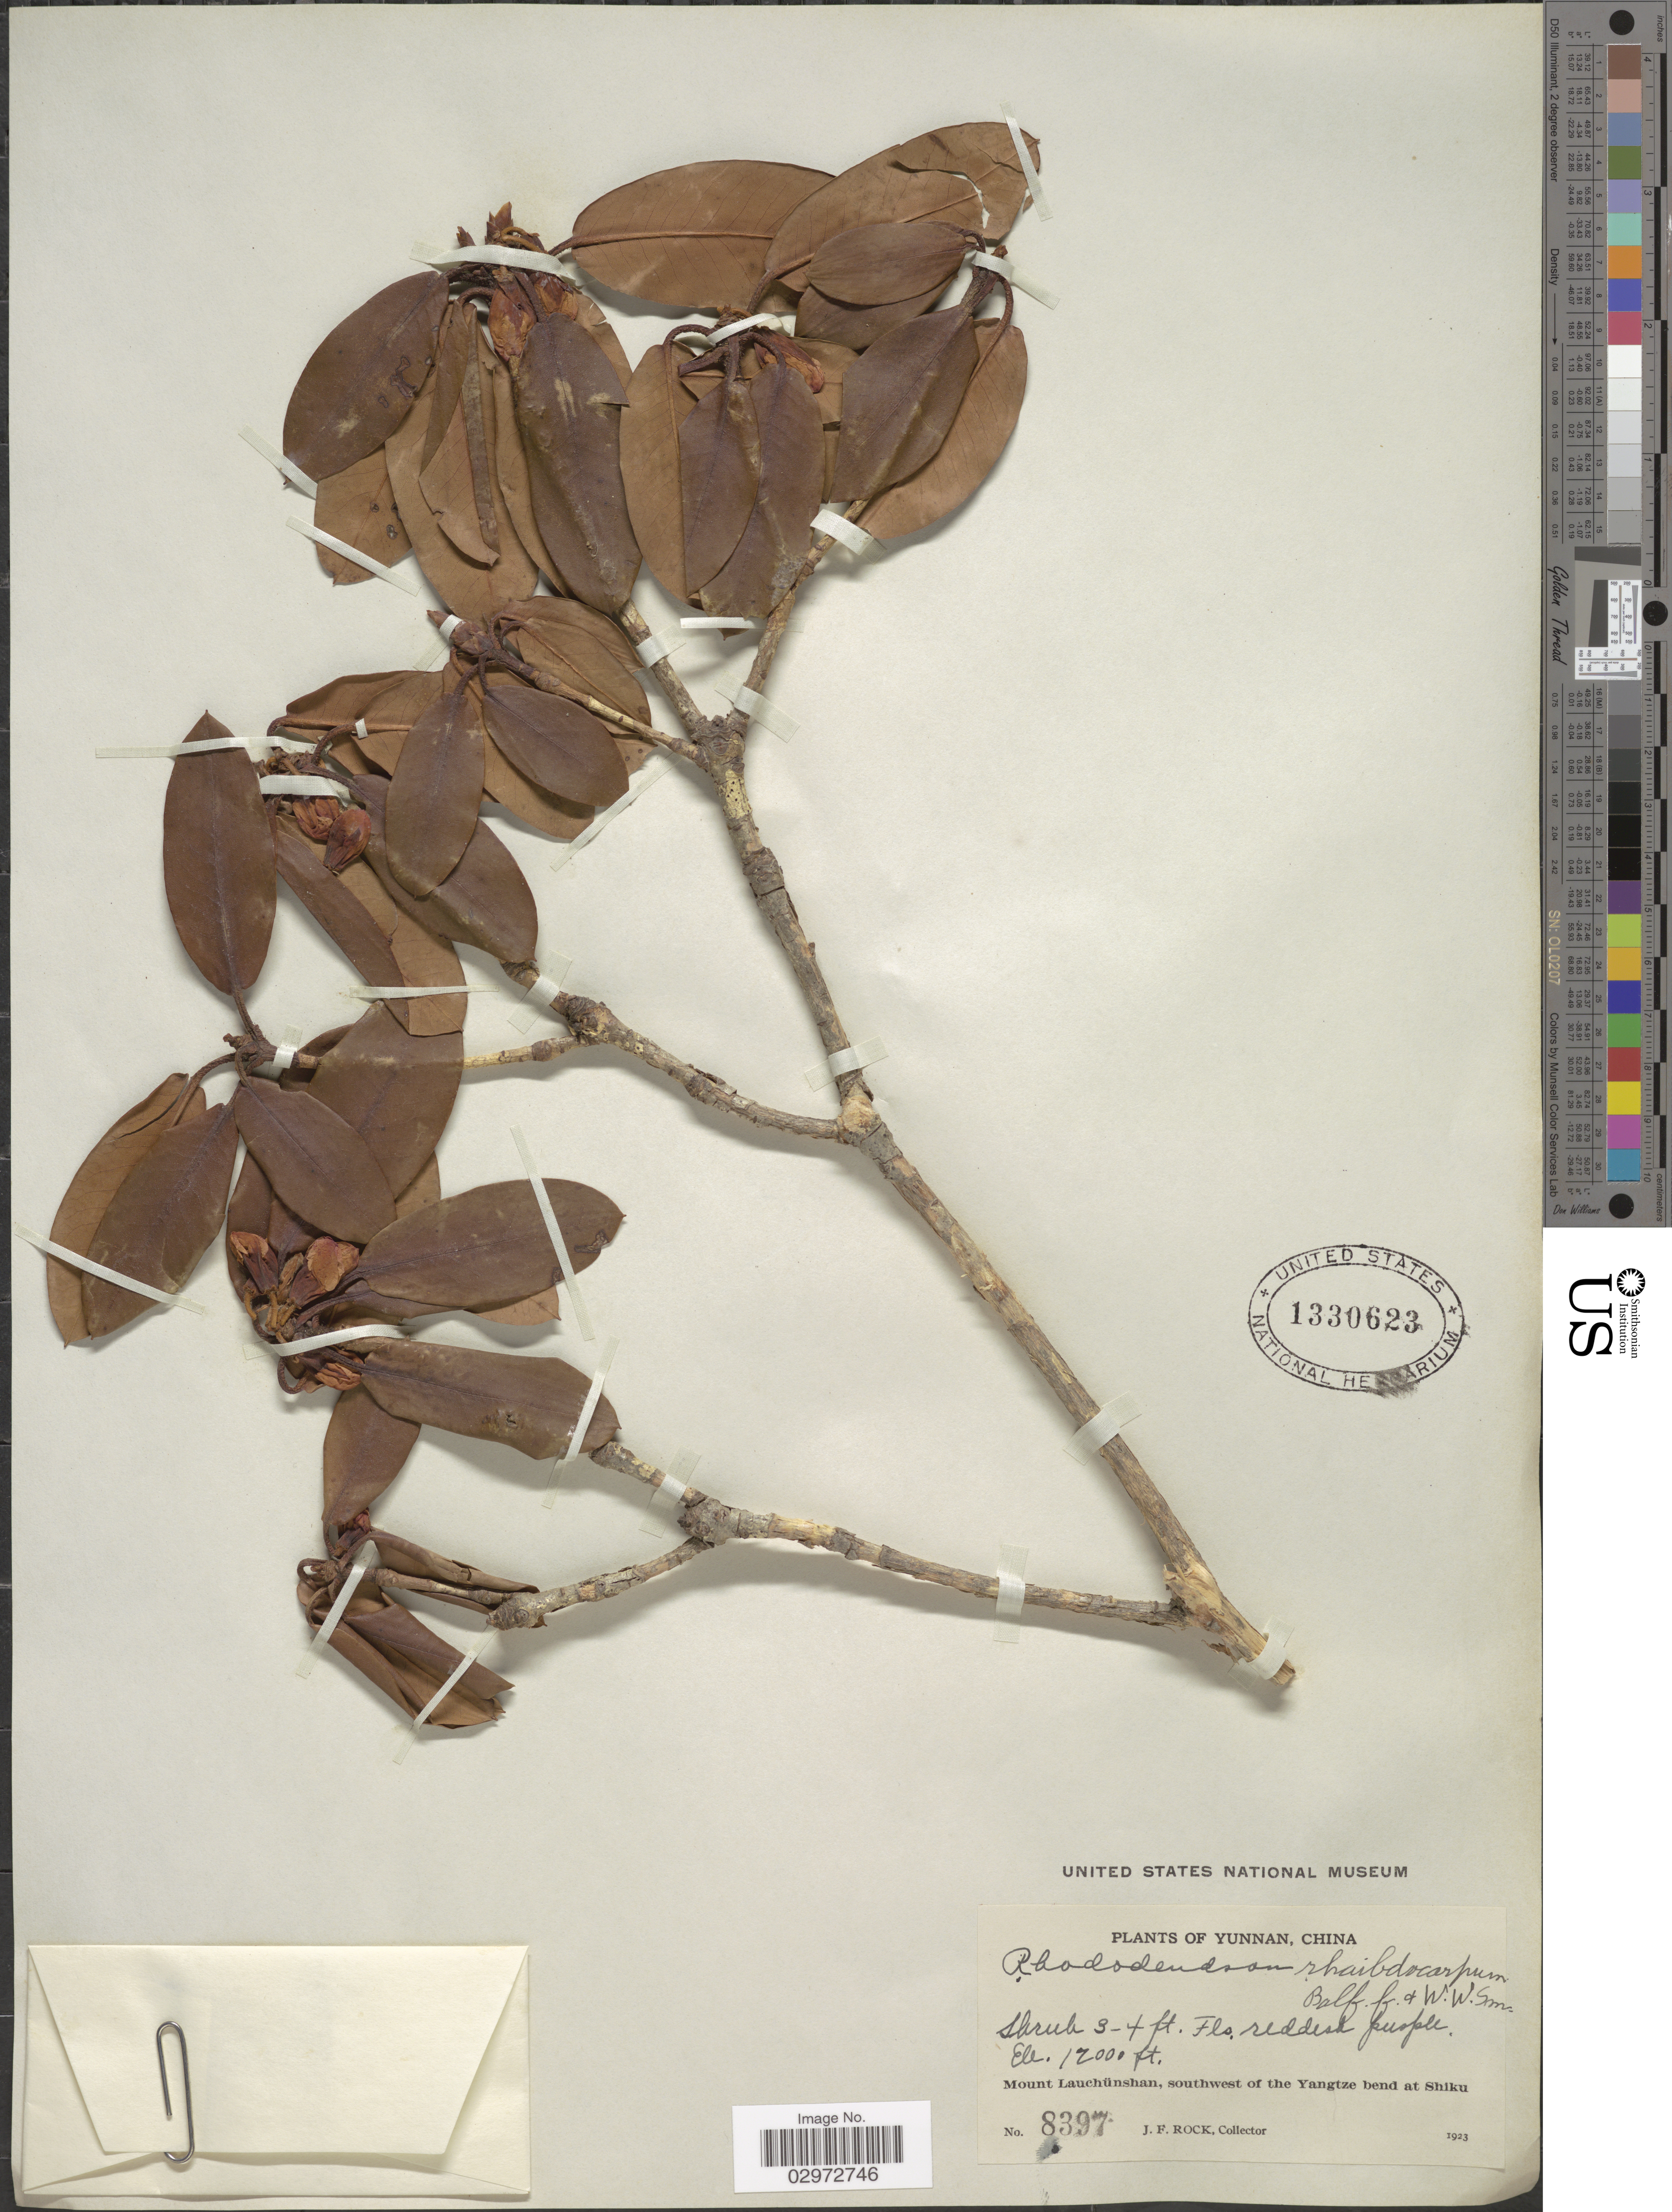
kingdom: Plantae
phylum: Tracheophyta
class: Magnoliopsida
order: Ericales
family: Ericaceae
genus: Rhododendron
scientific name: Rhododendron rhaibocarpum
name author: Balf. f. & W.W. Sm.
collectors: J. Rock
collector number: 8397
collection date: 1923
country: China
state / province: Yunnan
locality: Mount Lauchünshan, southwest of the Yangtze bend at Shiku.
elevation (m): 3658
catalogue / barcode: US 1330623